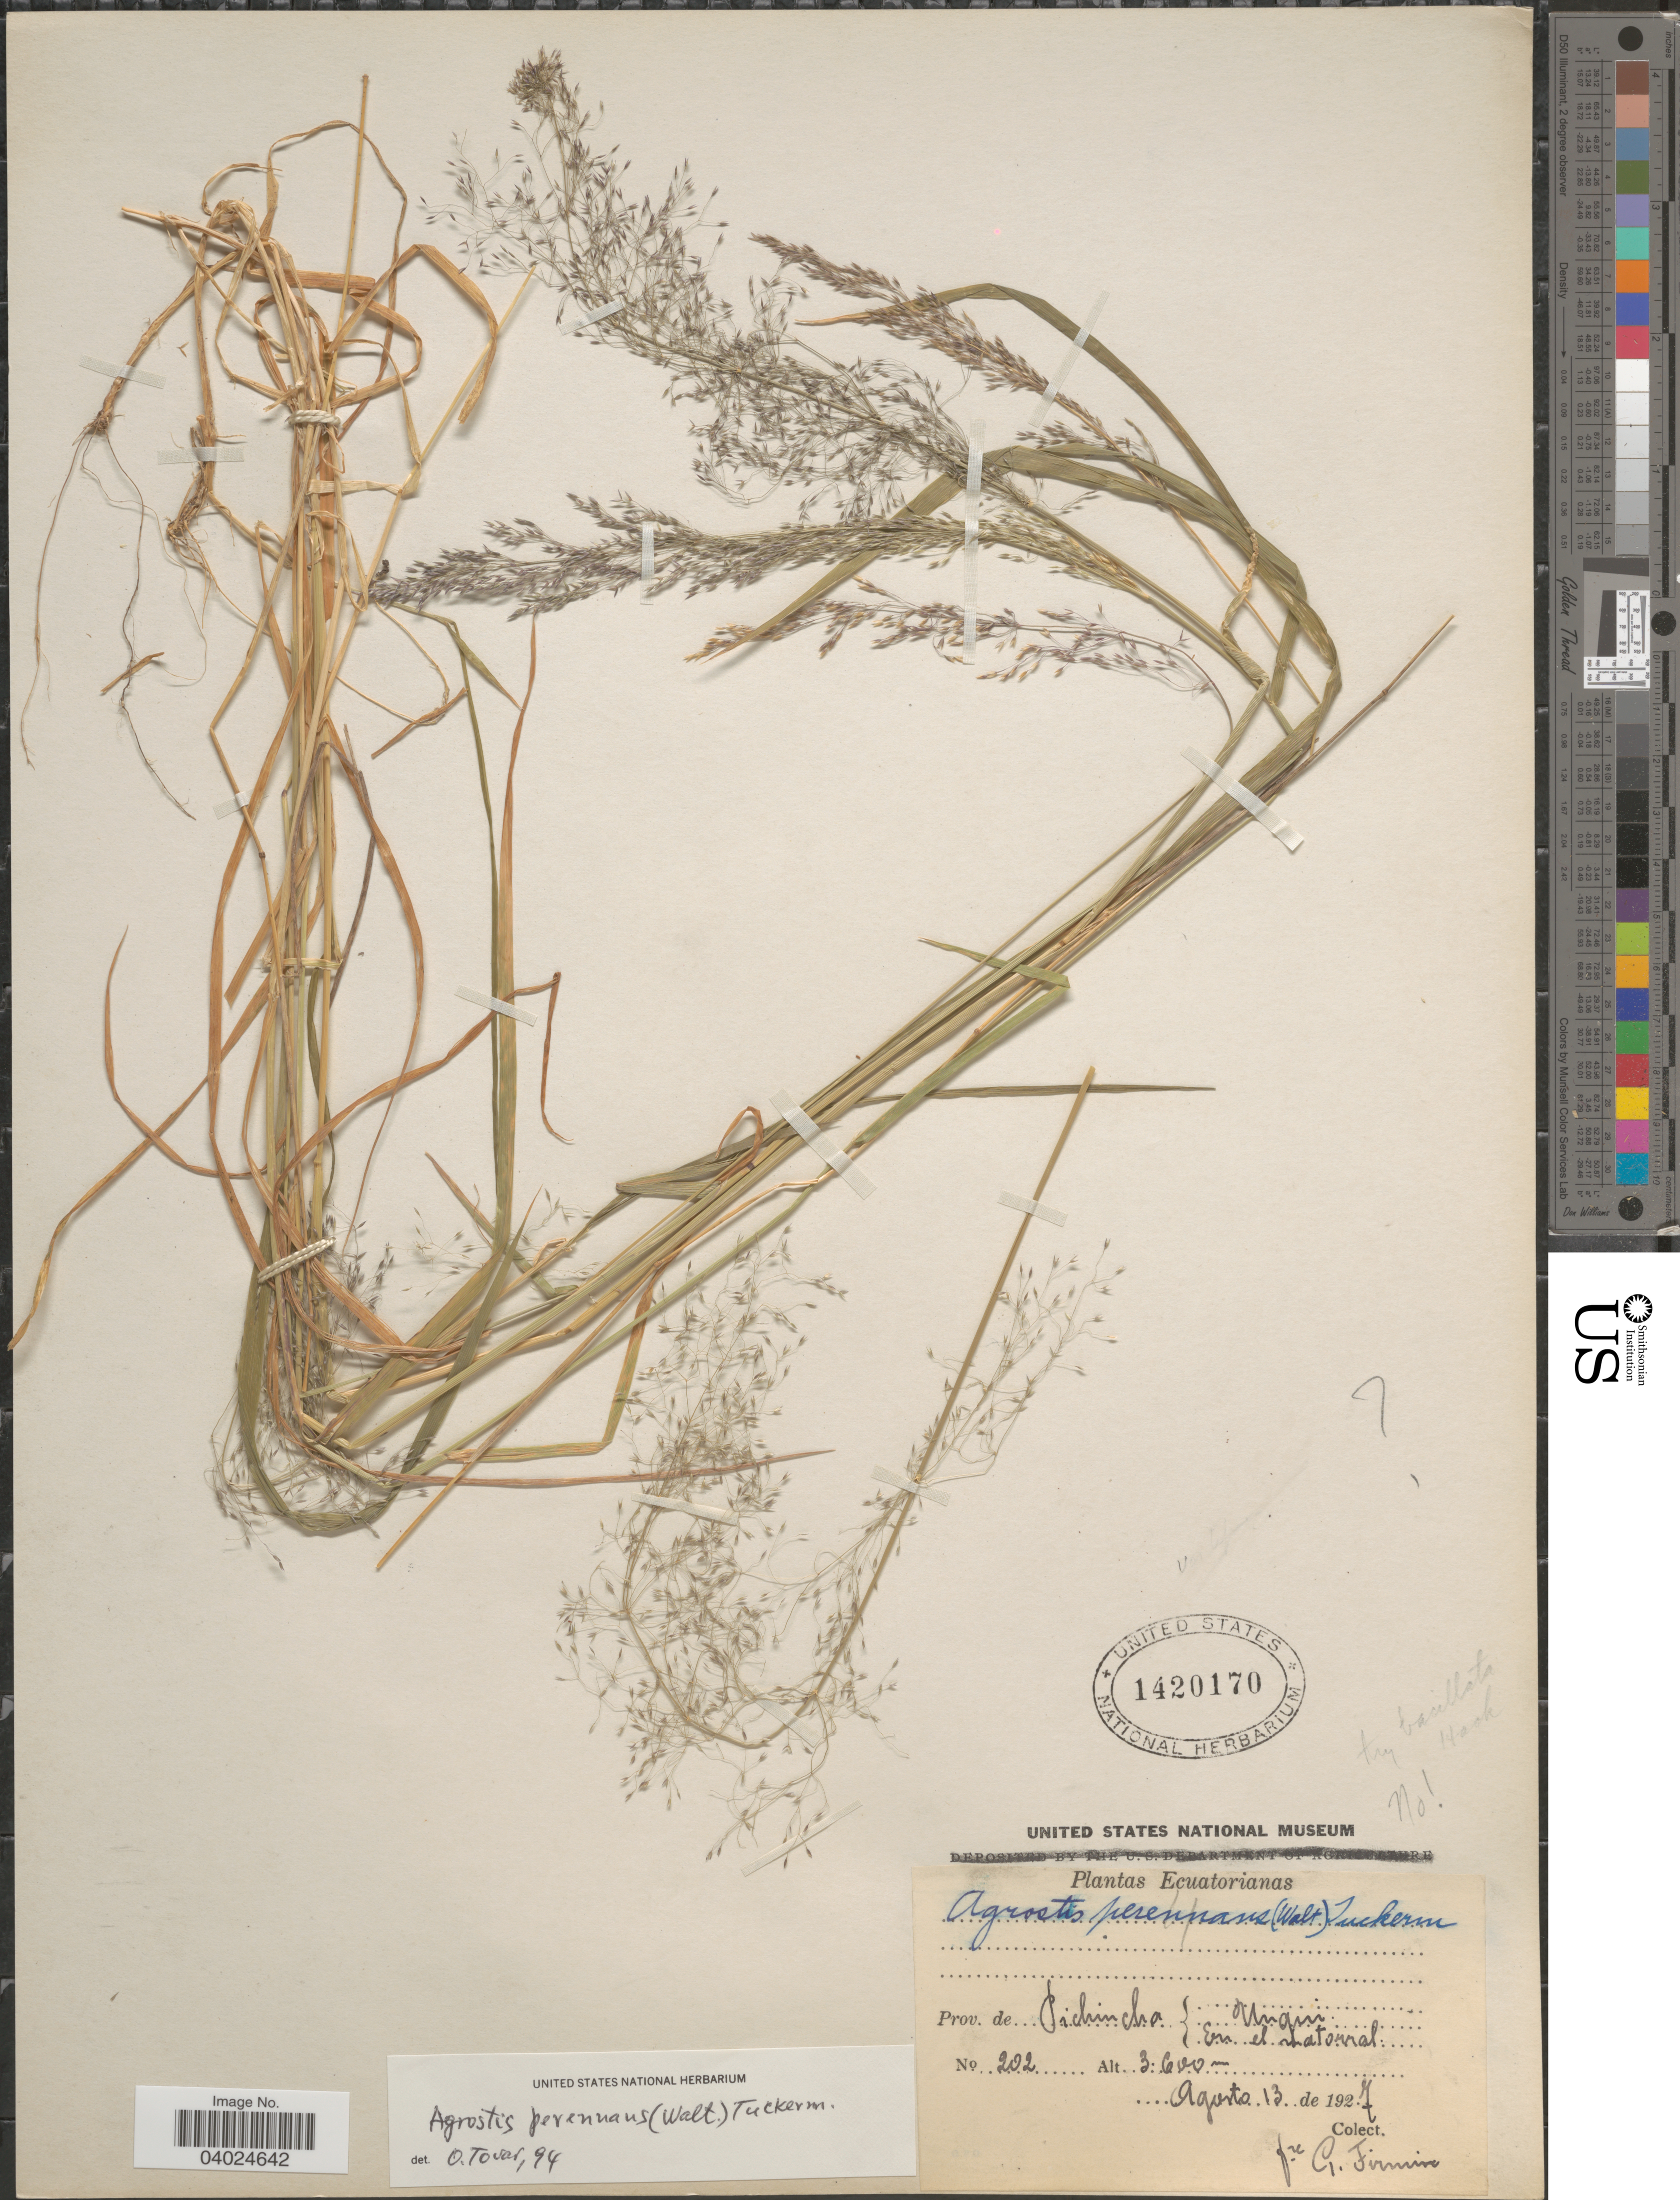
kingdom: Plantae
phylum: Tracheophyta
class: Liliopsida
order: Poales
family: Poaceae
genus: Agrostis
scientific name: Agrostis perennans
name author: (Walter) Tuck.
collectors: F. Firmin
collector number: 202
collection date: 1927-08-13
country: Ecuador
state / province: Pichincha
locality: Ungui. En el matorral.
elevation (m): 3600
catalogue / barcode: US 1420170